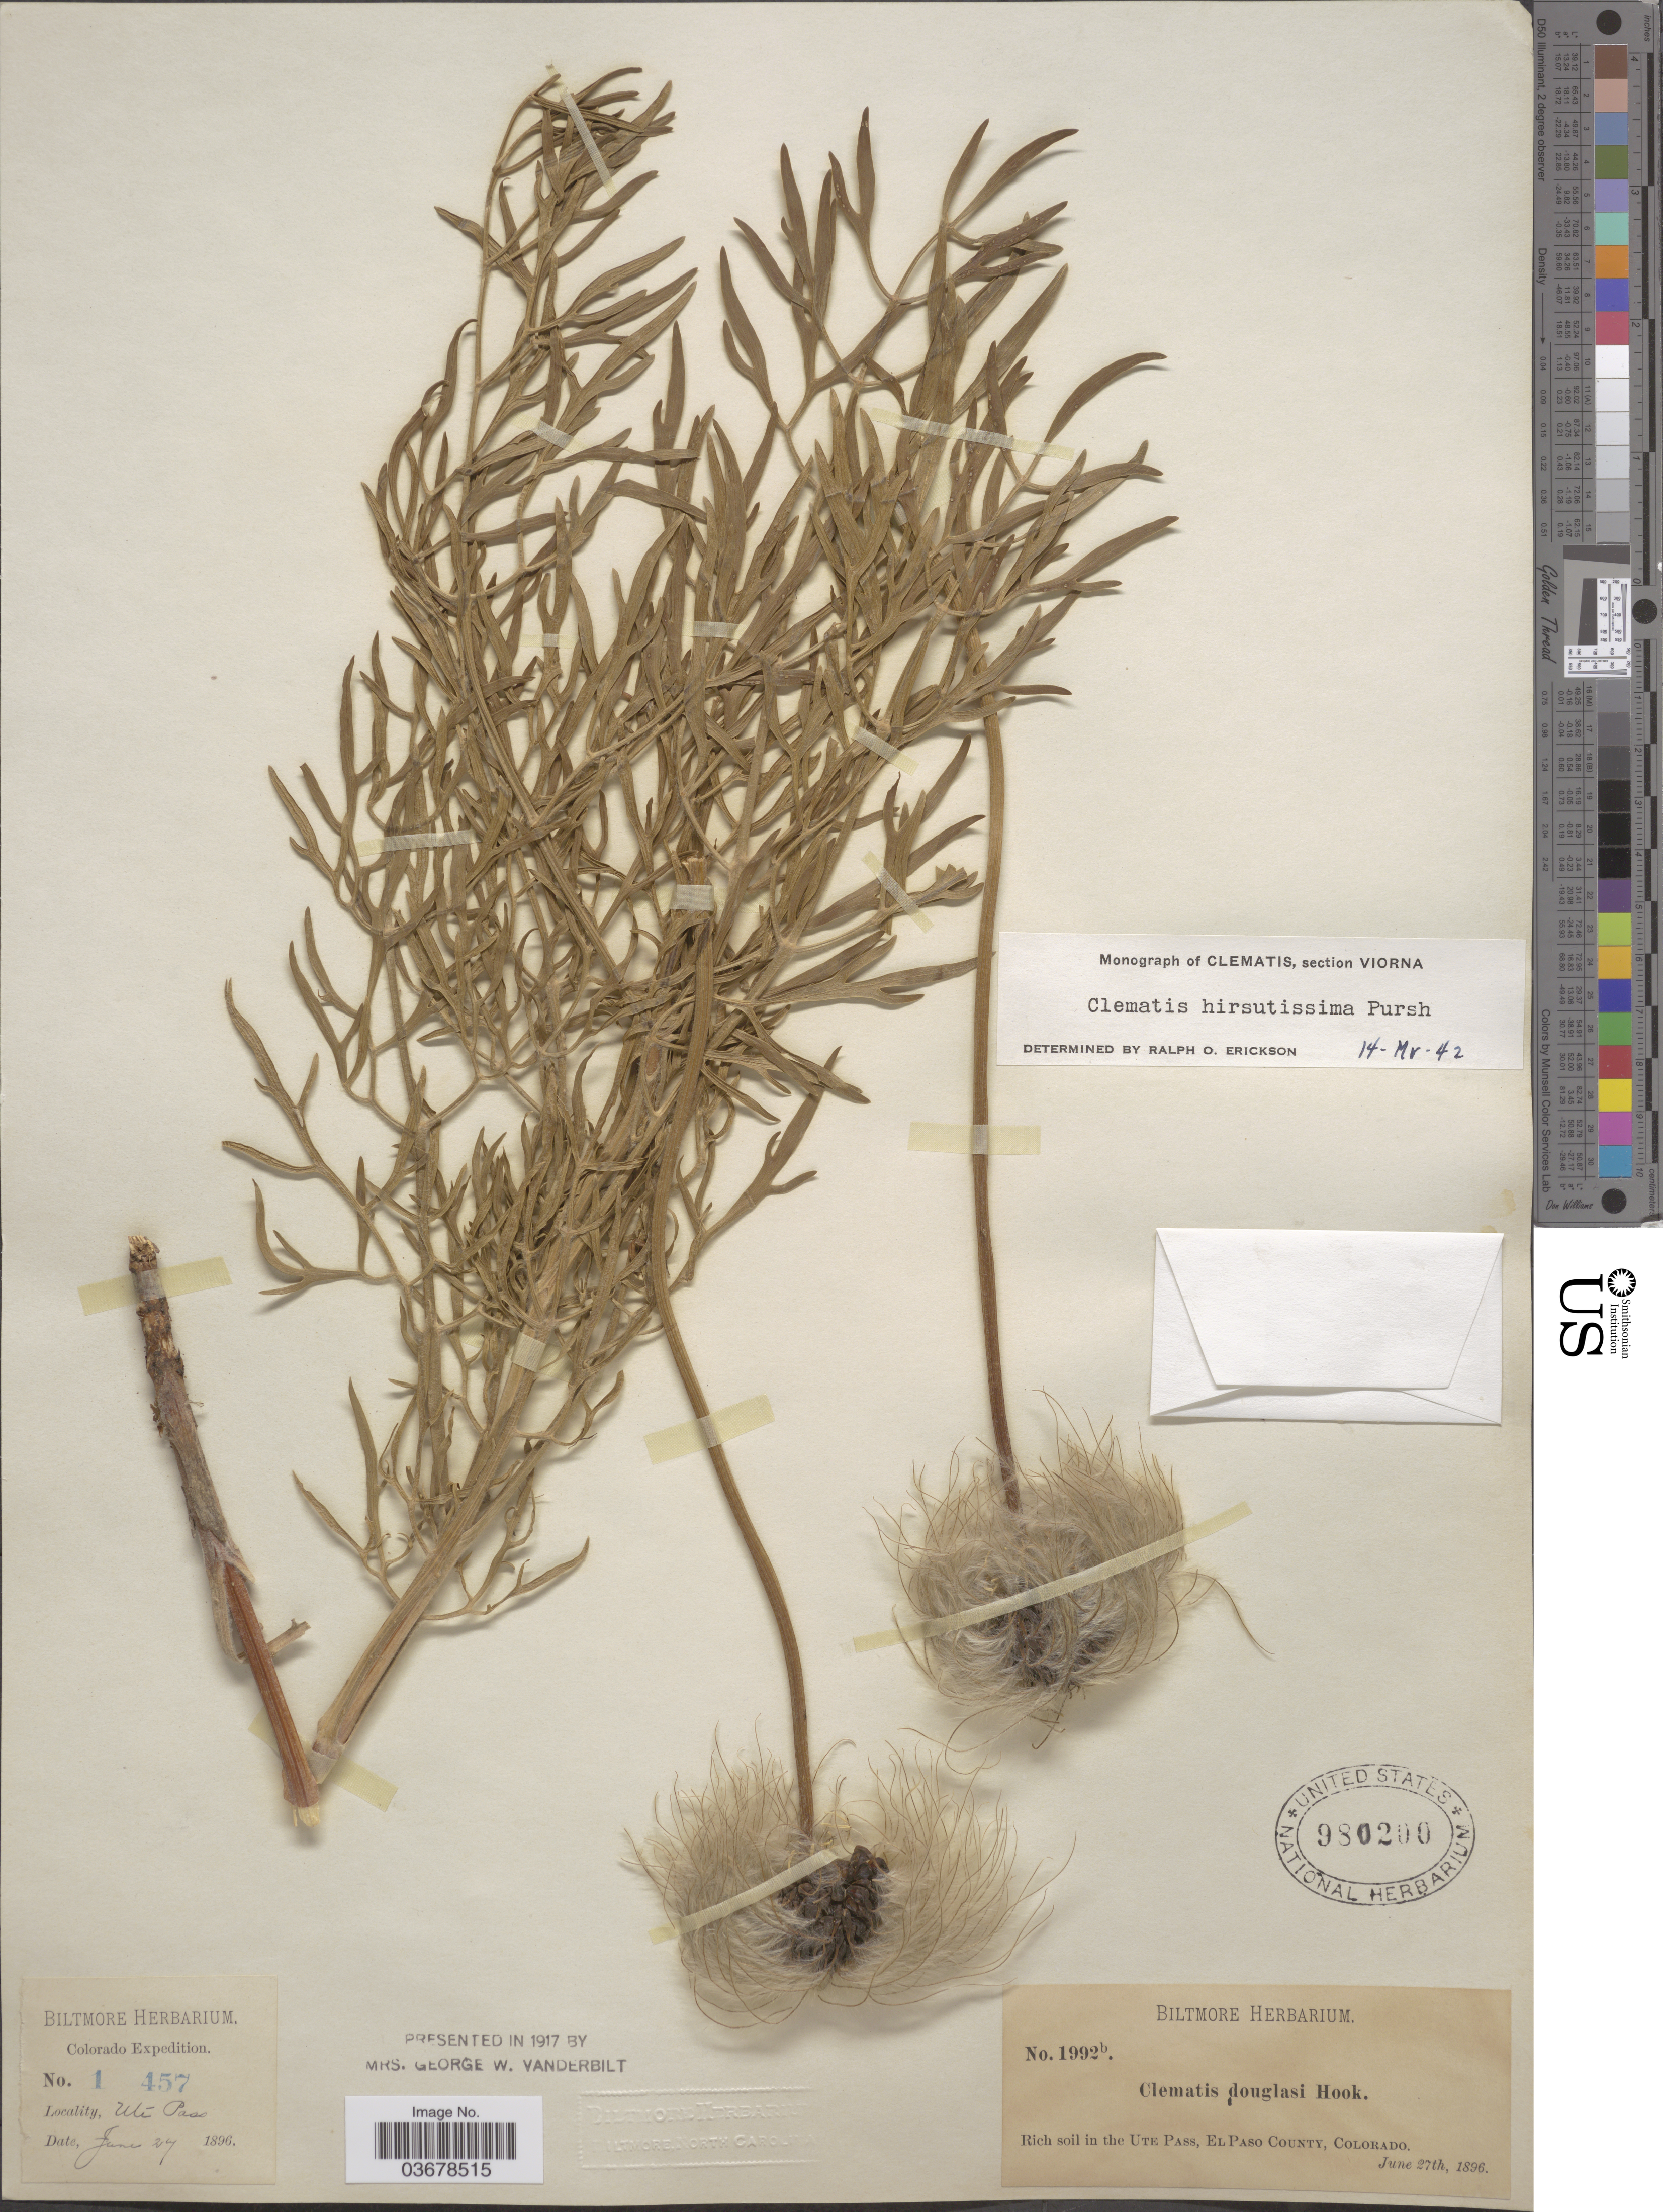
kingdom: Plantae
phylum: Tracheophyta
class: Magnoliopsida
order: Ranunculales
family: Ranunculaceae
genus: Clematis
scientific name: Clematis viorna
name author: L.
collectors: ex herb. Biltmore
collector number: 1992b/1457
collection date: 1896-06-27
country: United States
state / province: Colorado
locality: Rich soil in the Ute Pass, El Paso County.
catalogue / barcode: US 980200